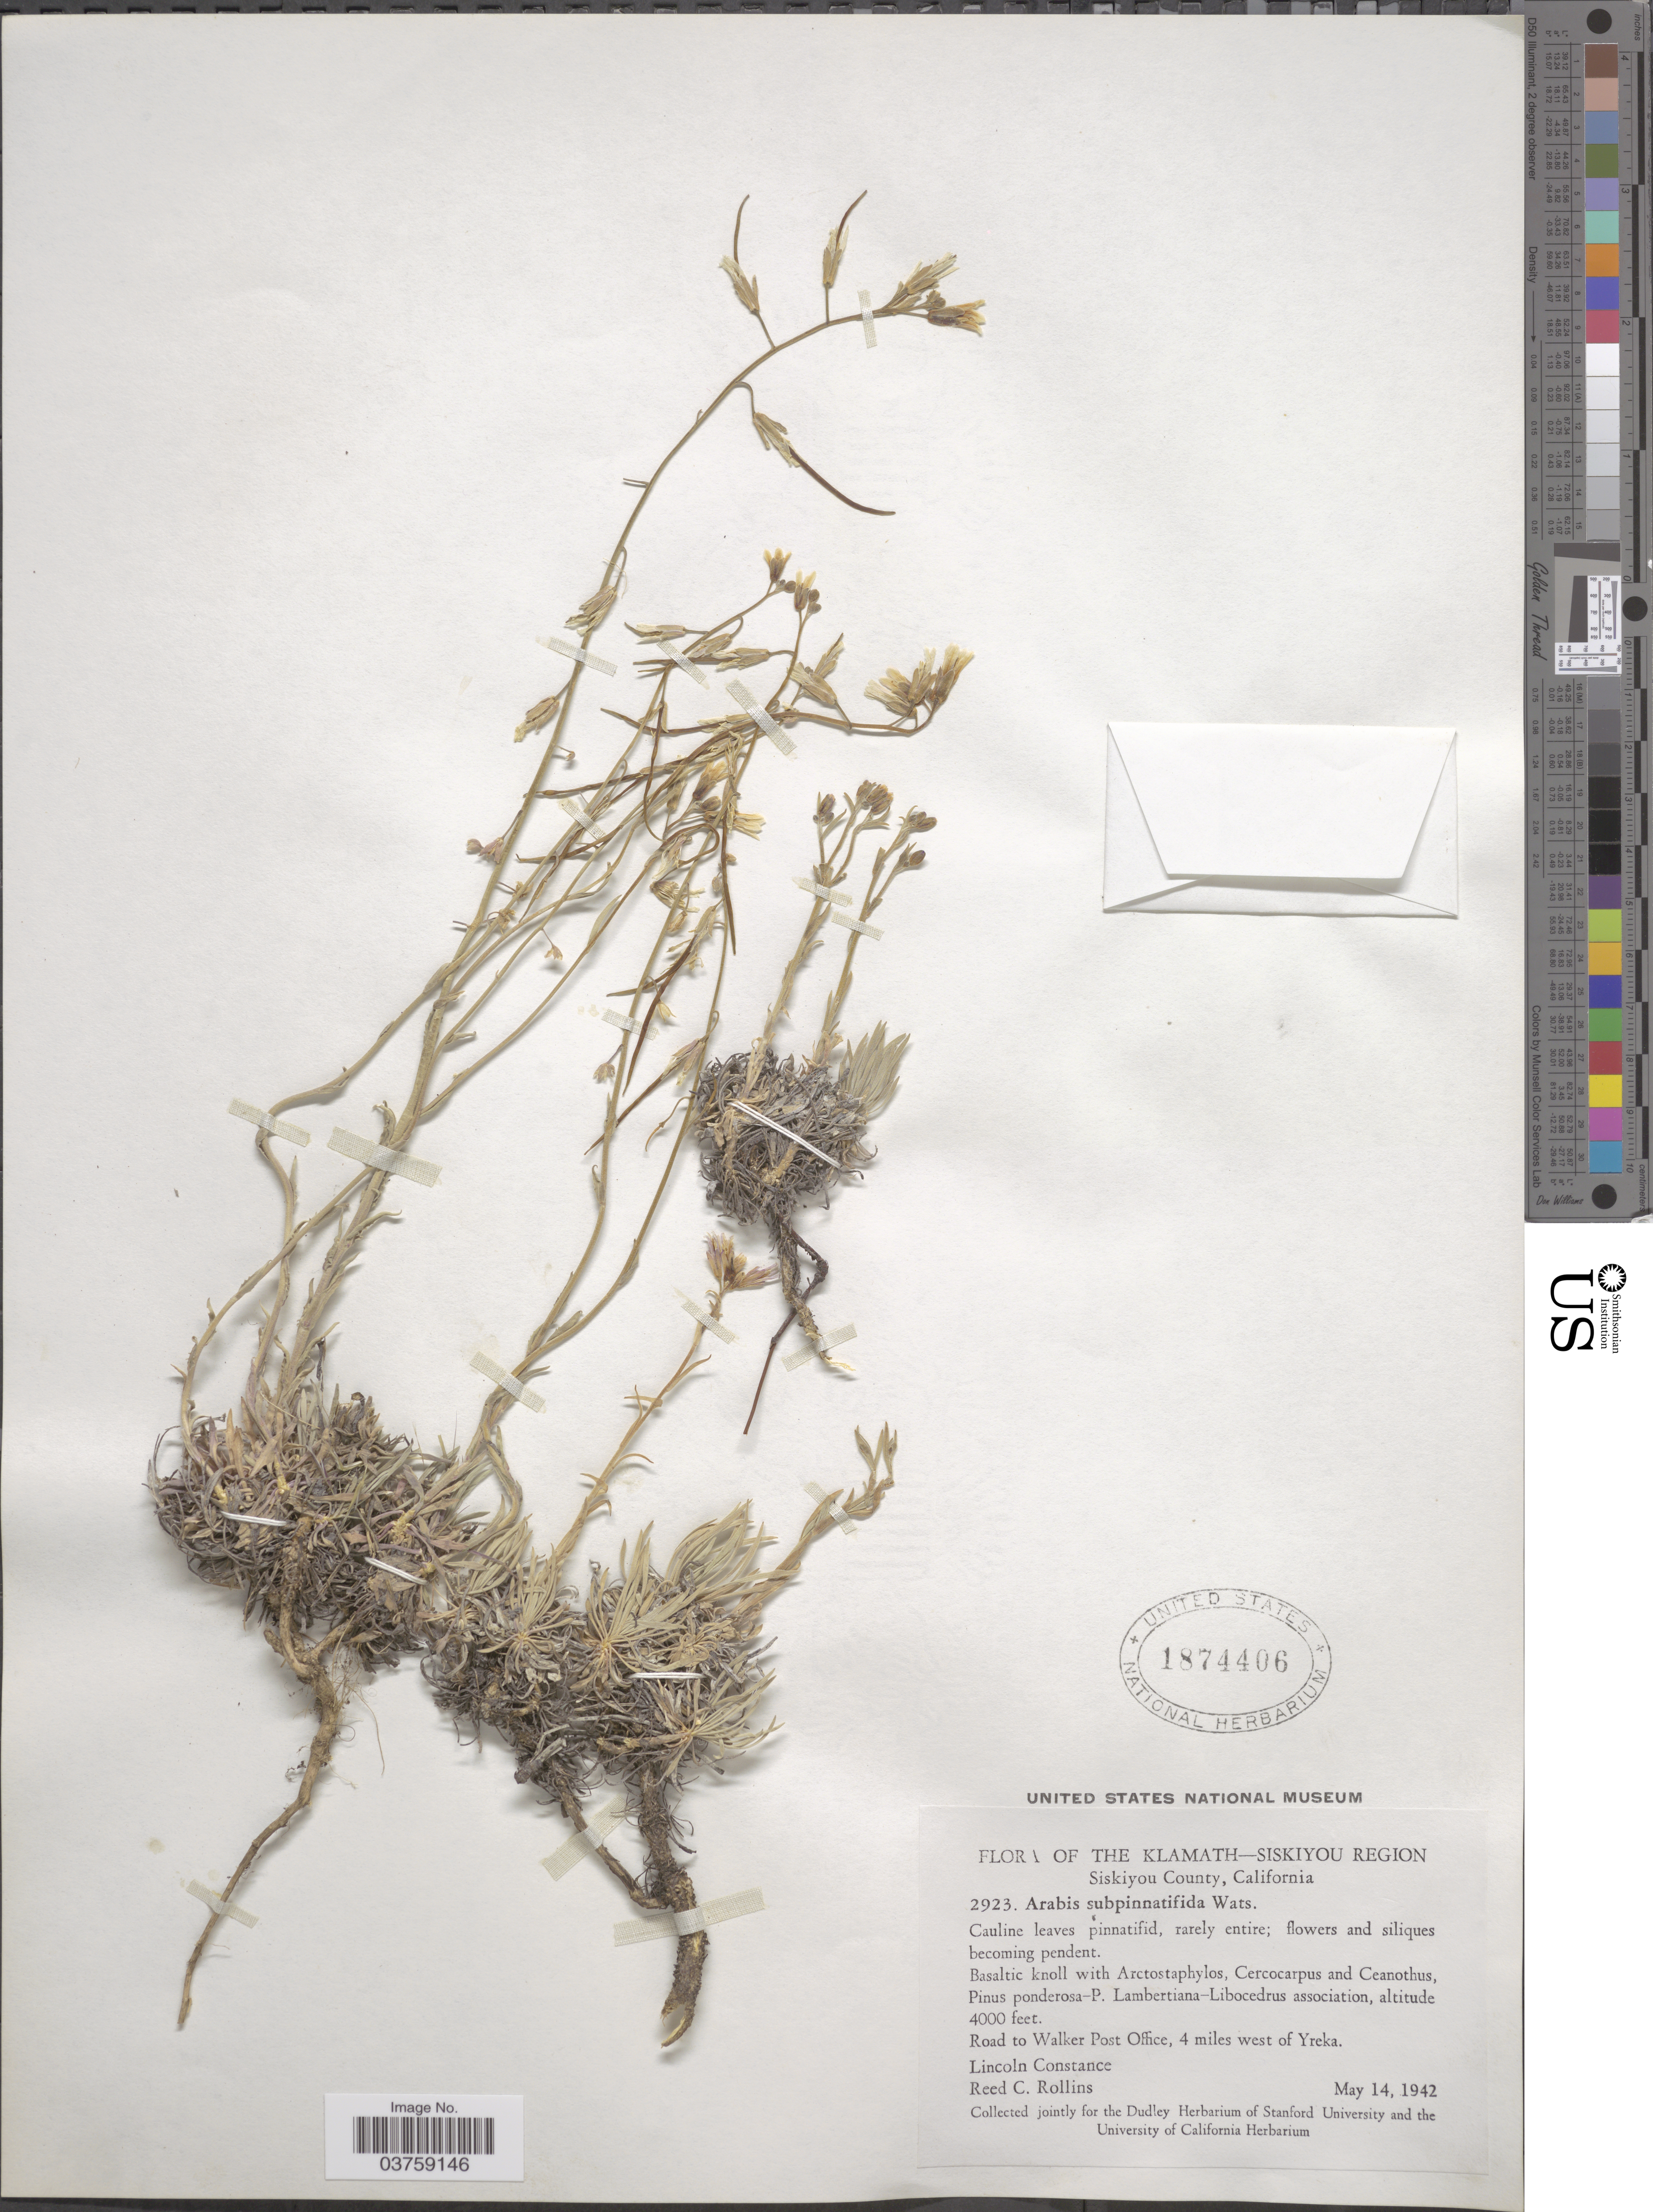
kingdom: Plantae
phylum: Tracheophyta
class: Magnoliopsida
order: Brassicales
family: Brassicaceae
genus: Arabis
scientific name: Arabis subpinnatifida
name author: S. Watson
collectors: L. Constance & R. C. Rollins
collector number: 2923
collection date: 1942-05-14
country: United States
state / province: California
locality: The Klamath - Siskiyou Region. Road to Walker Post Office, 4 miles west of Yreka.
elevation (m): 1219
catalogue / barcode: US 1874406